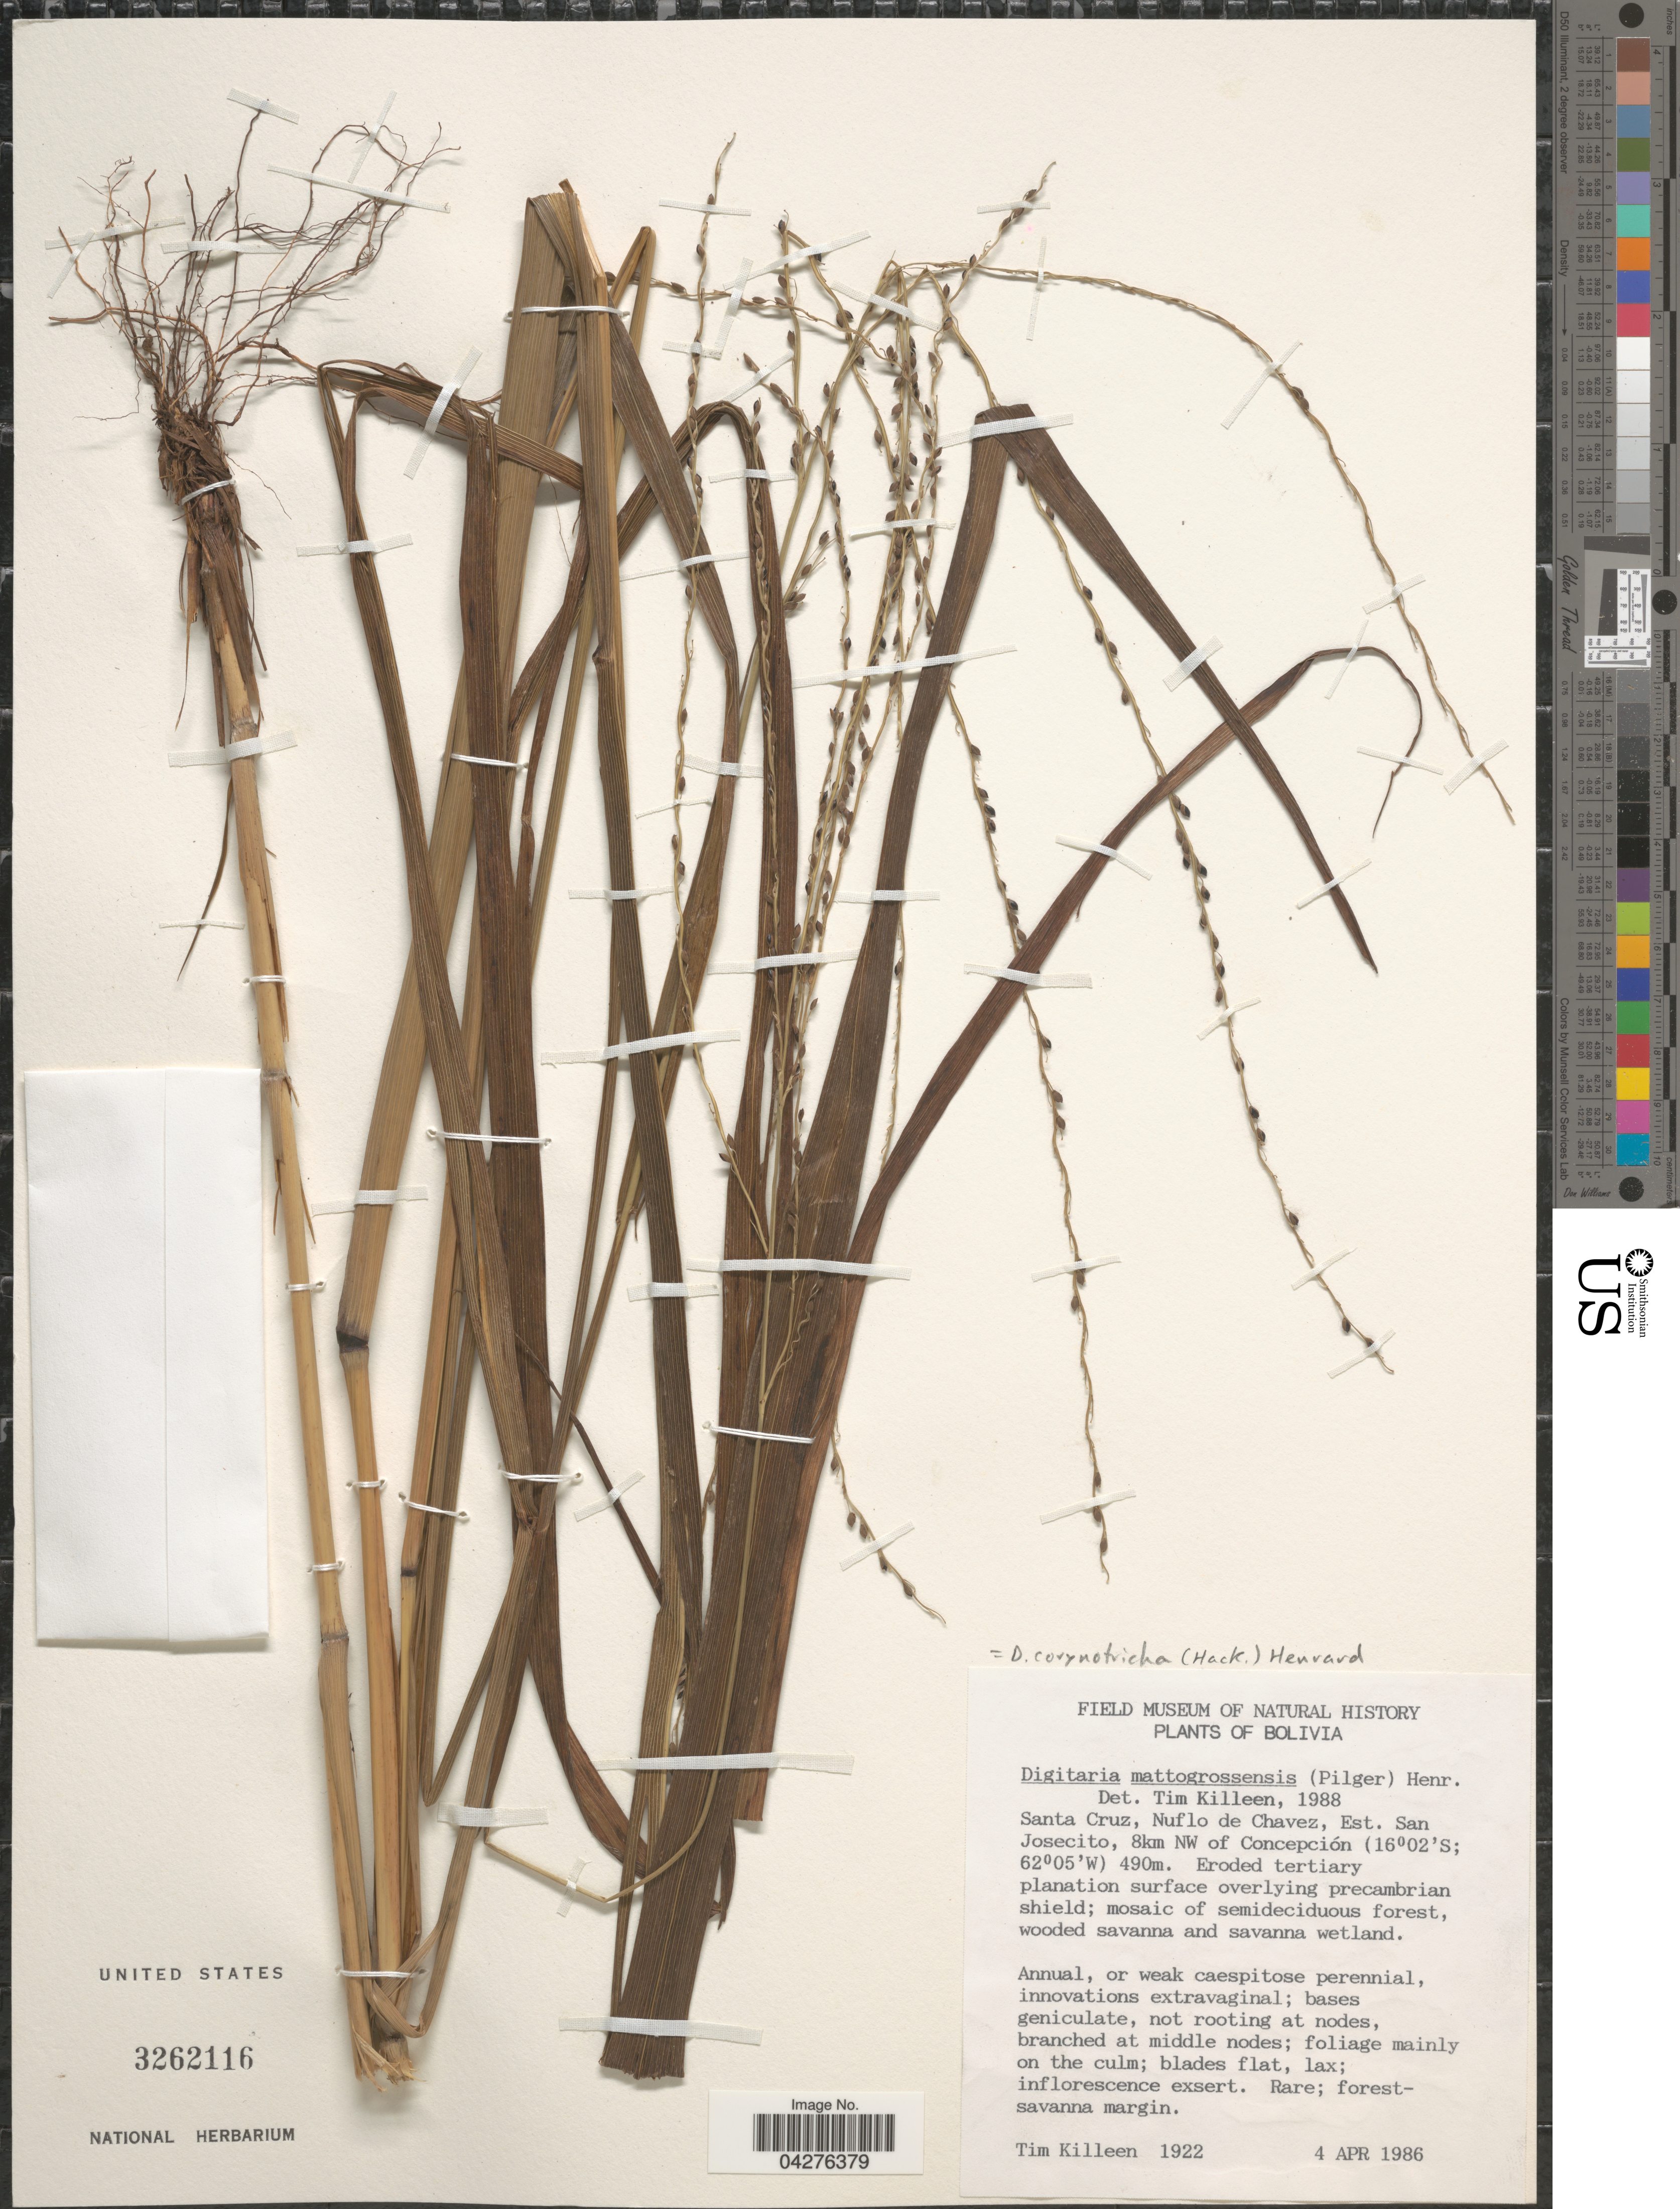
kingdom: Plantae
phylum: Tracheophyta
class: Liliopsida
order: Poales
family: Poaceae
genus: Digitaria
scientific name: Digitaria corynotricha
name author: (Hack.) Henr.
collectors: T. J. Killeen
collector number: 1922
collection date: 1986-04-04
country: Bolivia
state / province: Santa Cruz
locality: Nuflo de Chavez, Est. San Josecito, 8km NW of Concepción.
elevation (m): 490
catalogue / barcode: US 3262116